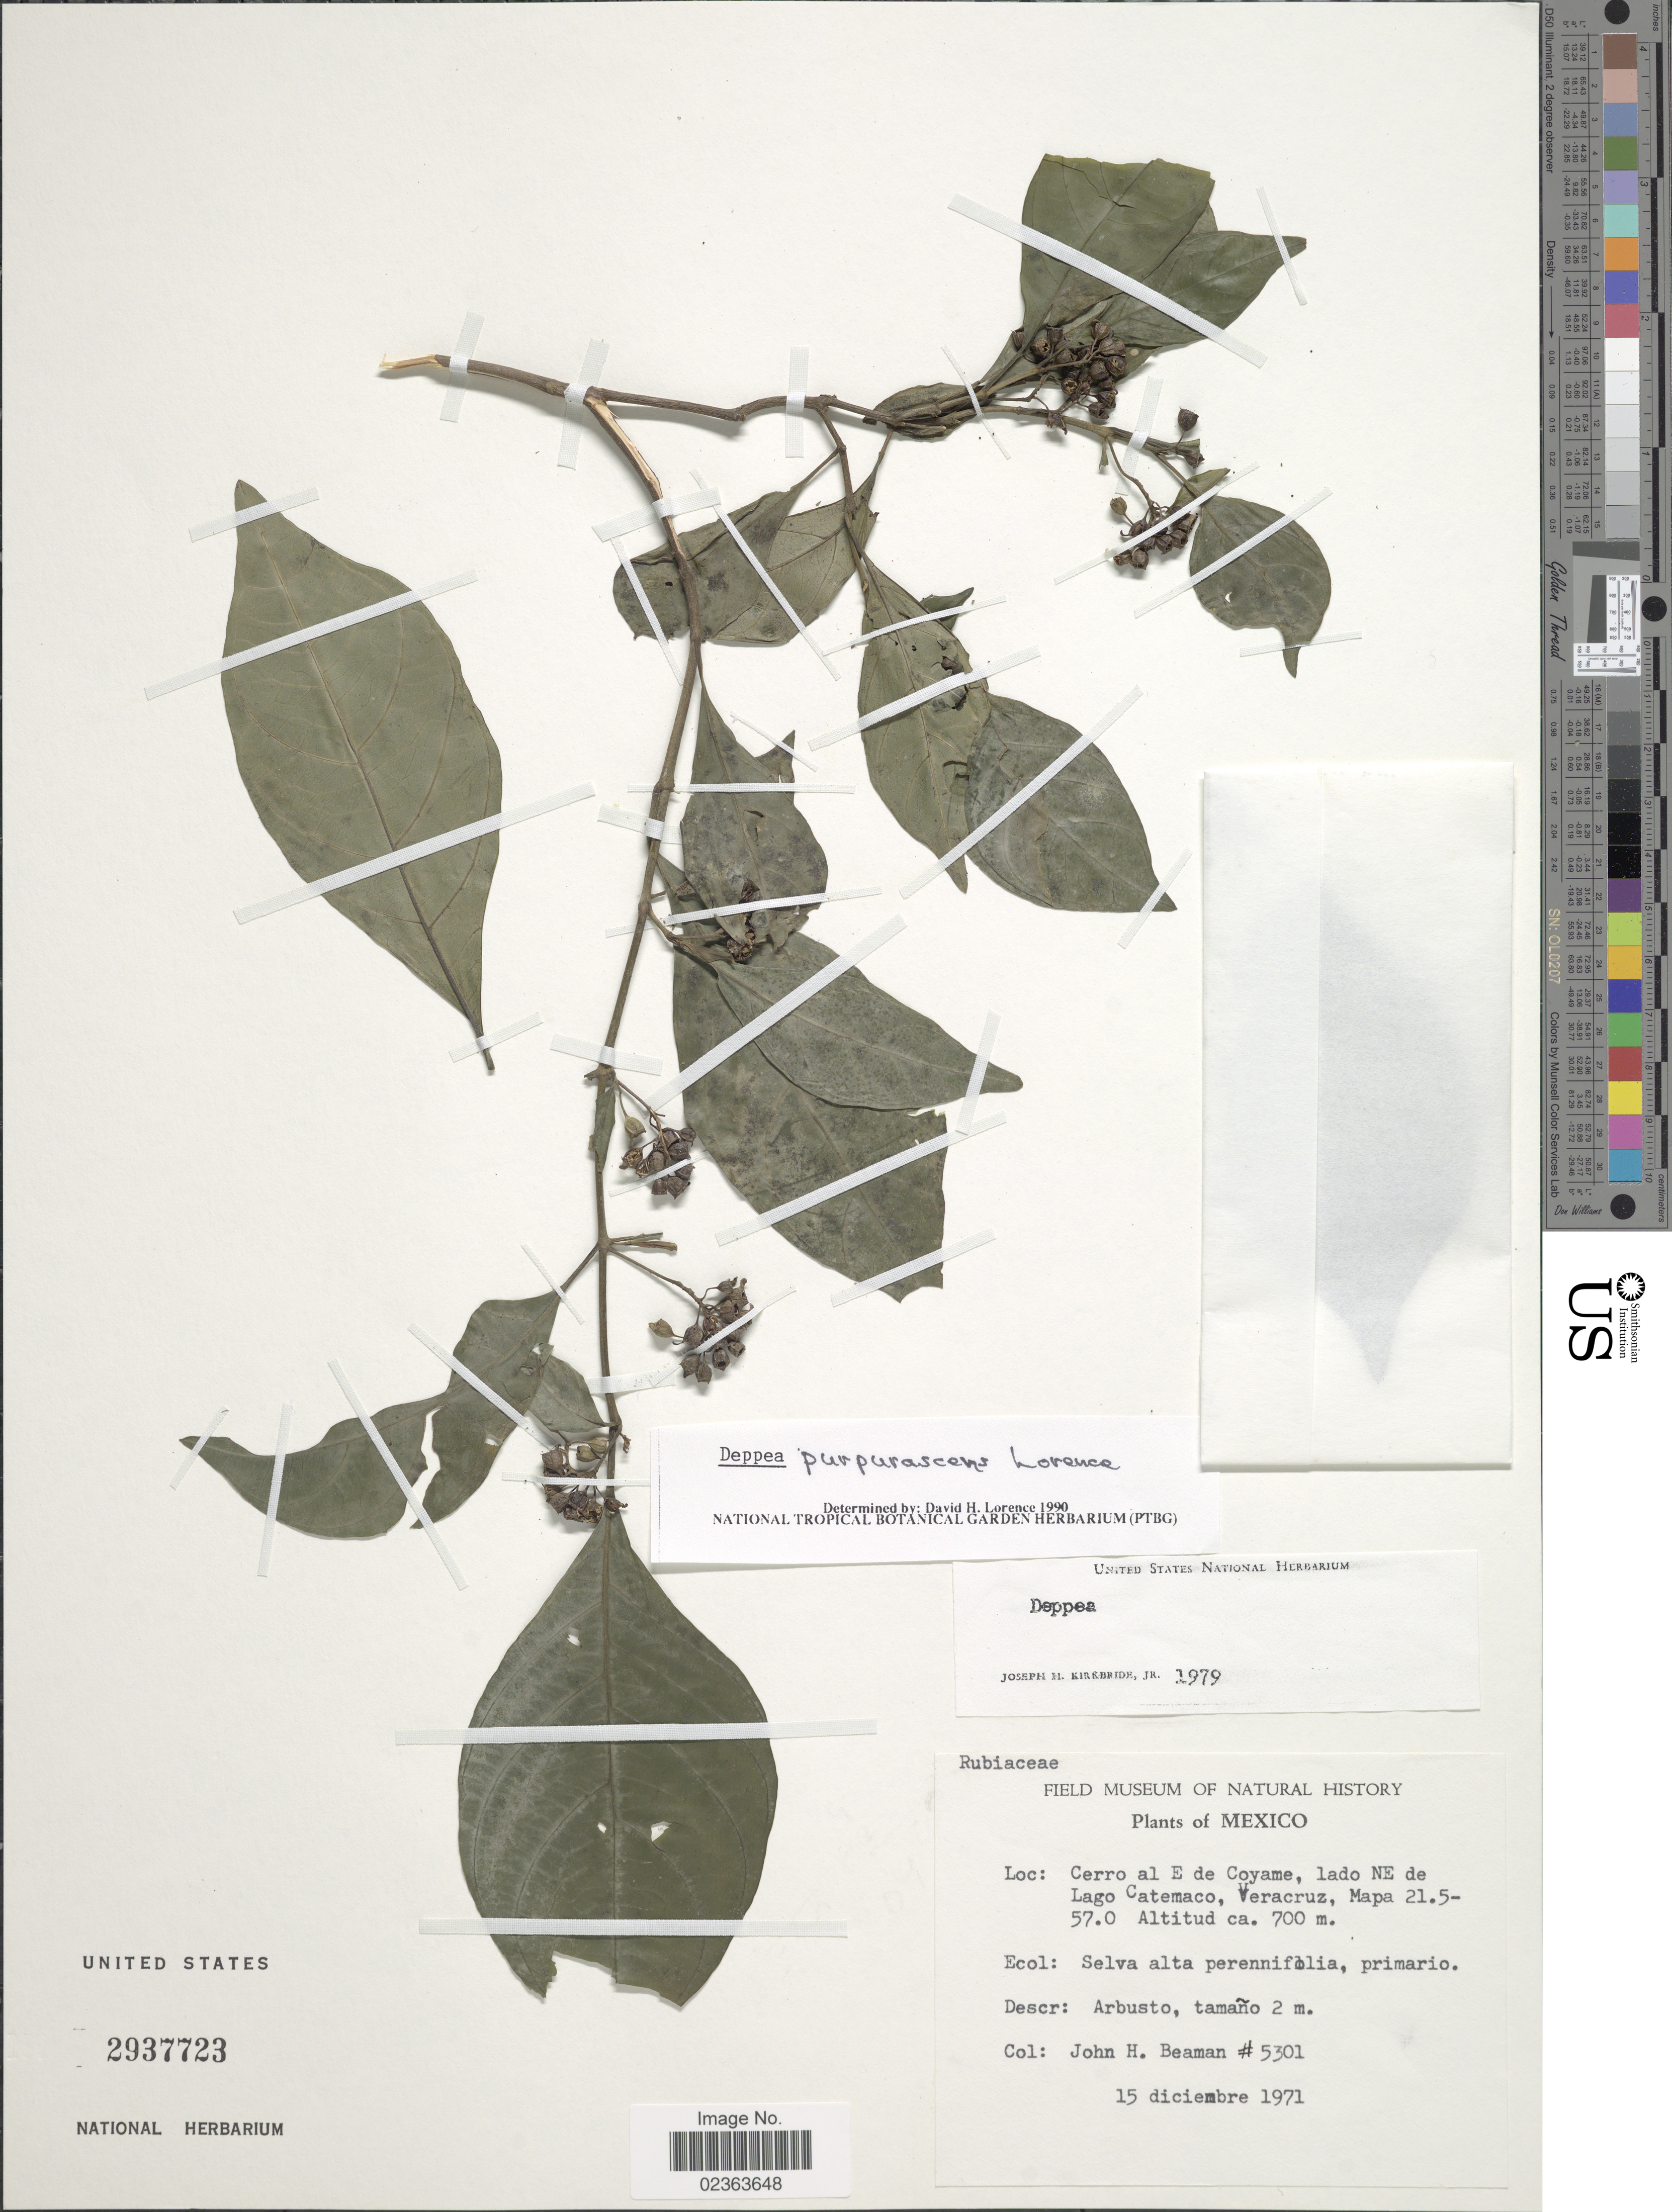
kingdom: Plantae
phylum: Tracheophyta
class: Magnoliopsida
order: Gentianales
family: Rubiaceae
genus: Deppea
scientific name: Deppea purpurascens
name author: Lorence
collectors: J. H. Beaman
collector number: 5301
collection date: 1971-12-15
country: Mexico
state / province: Veracruz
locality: Cerro al E de Coyame, aldo NE de Lago Catemaco, Veracruz, Mapa 21.5-57.0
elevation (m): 700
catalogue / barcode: US 2937723